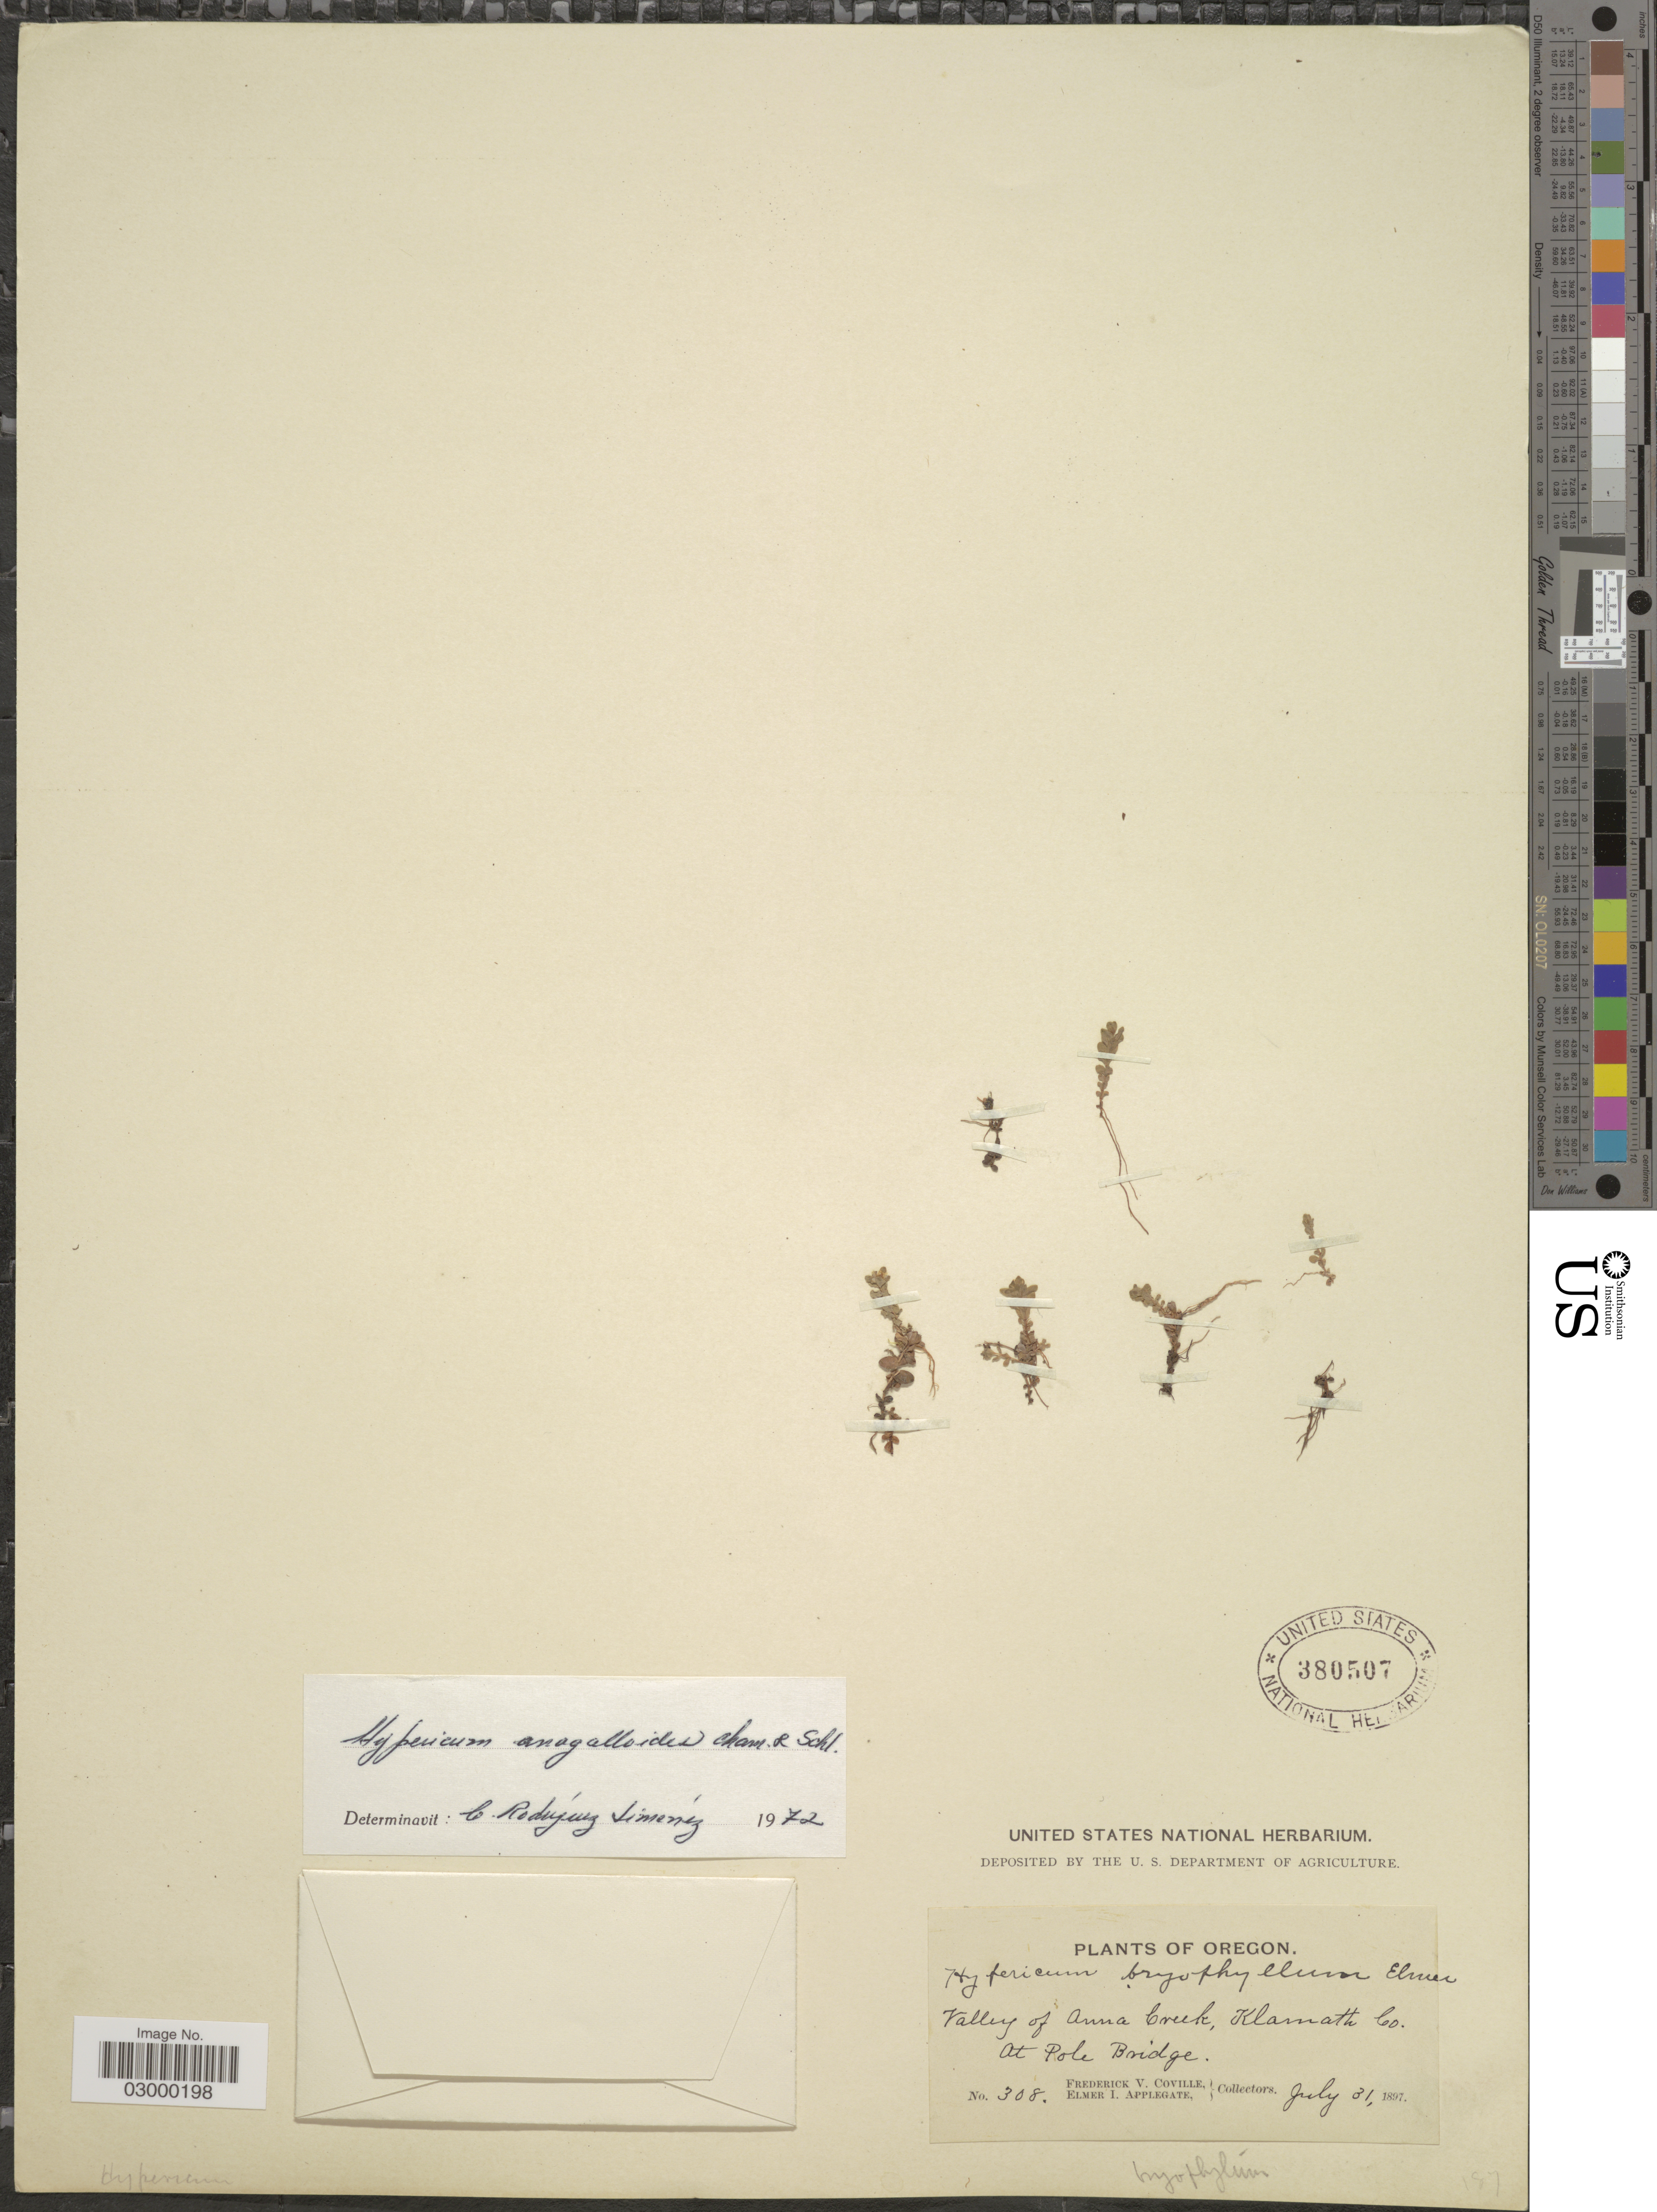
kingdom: Plantae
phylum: Tracheophyta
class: Magnoliopsida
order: Malpighiales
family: Hypericaceae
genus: Hypericum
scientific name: Hypericum anagalloides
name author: Cham. & Schltdl.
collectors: F. V. Coville & E. I. Applegate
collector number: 308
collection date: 1897-07-31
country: United States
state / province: Oregon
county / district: Klamath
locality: Valley of Anna Creek, Klamath Co., At Pole Bridge.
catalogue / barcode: US 380507